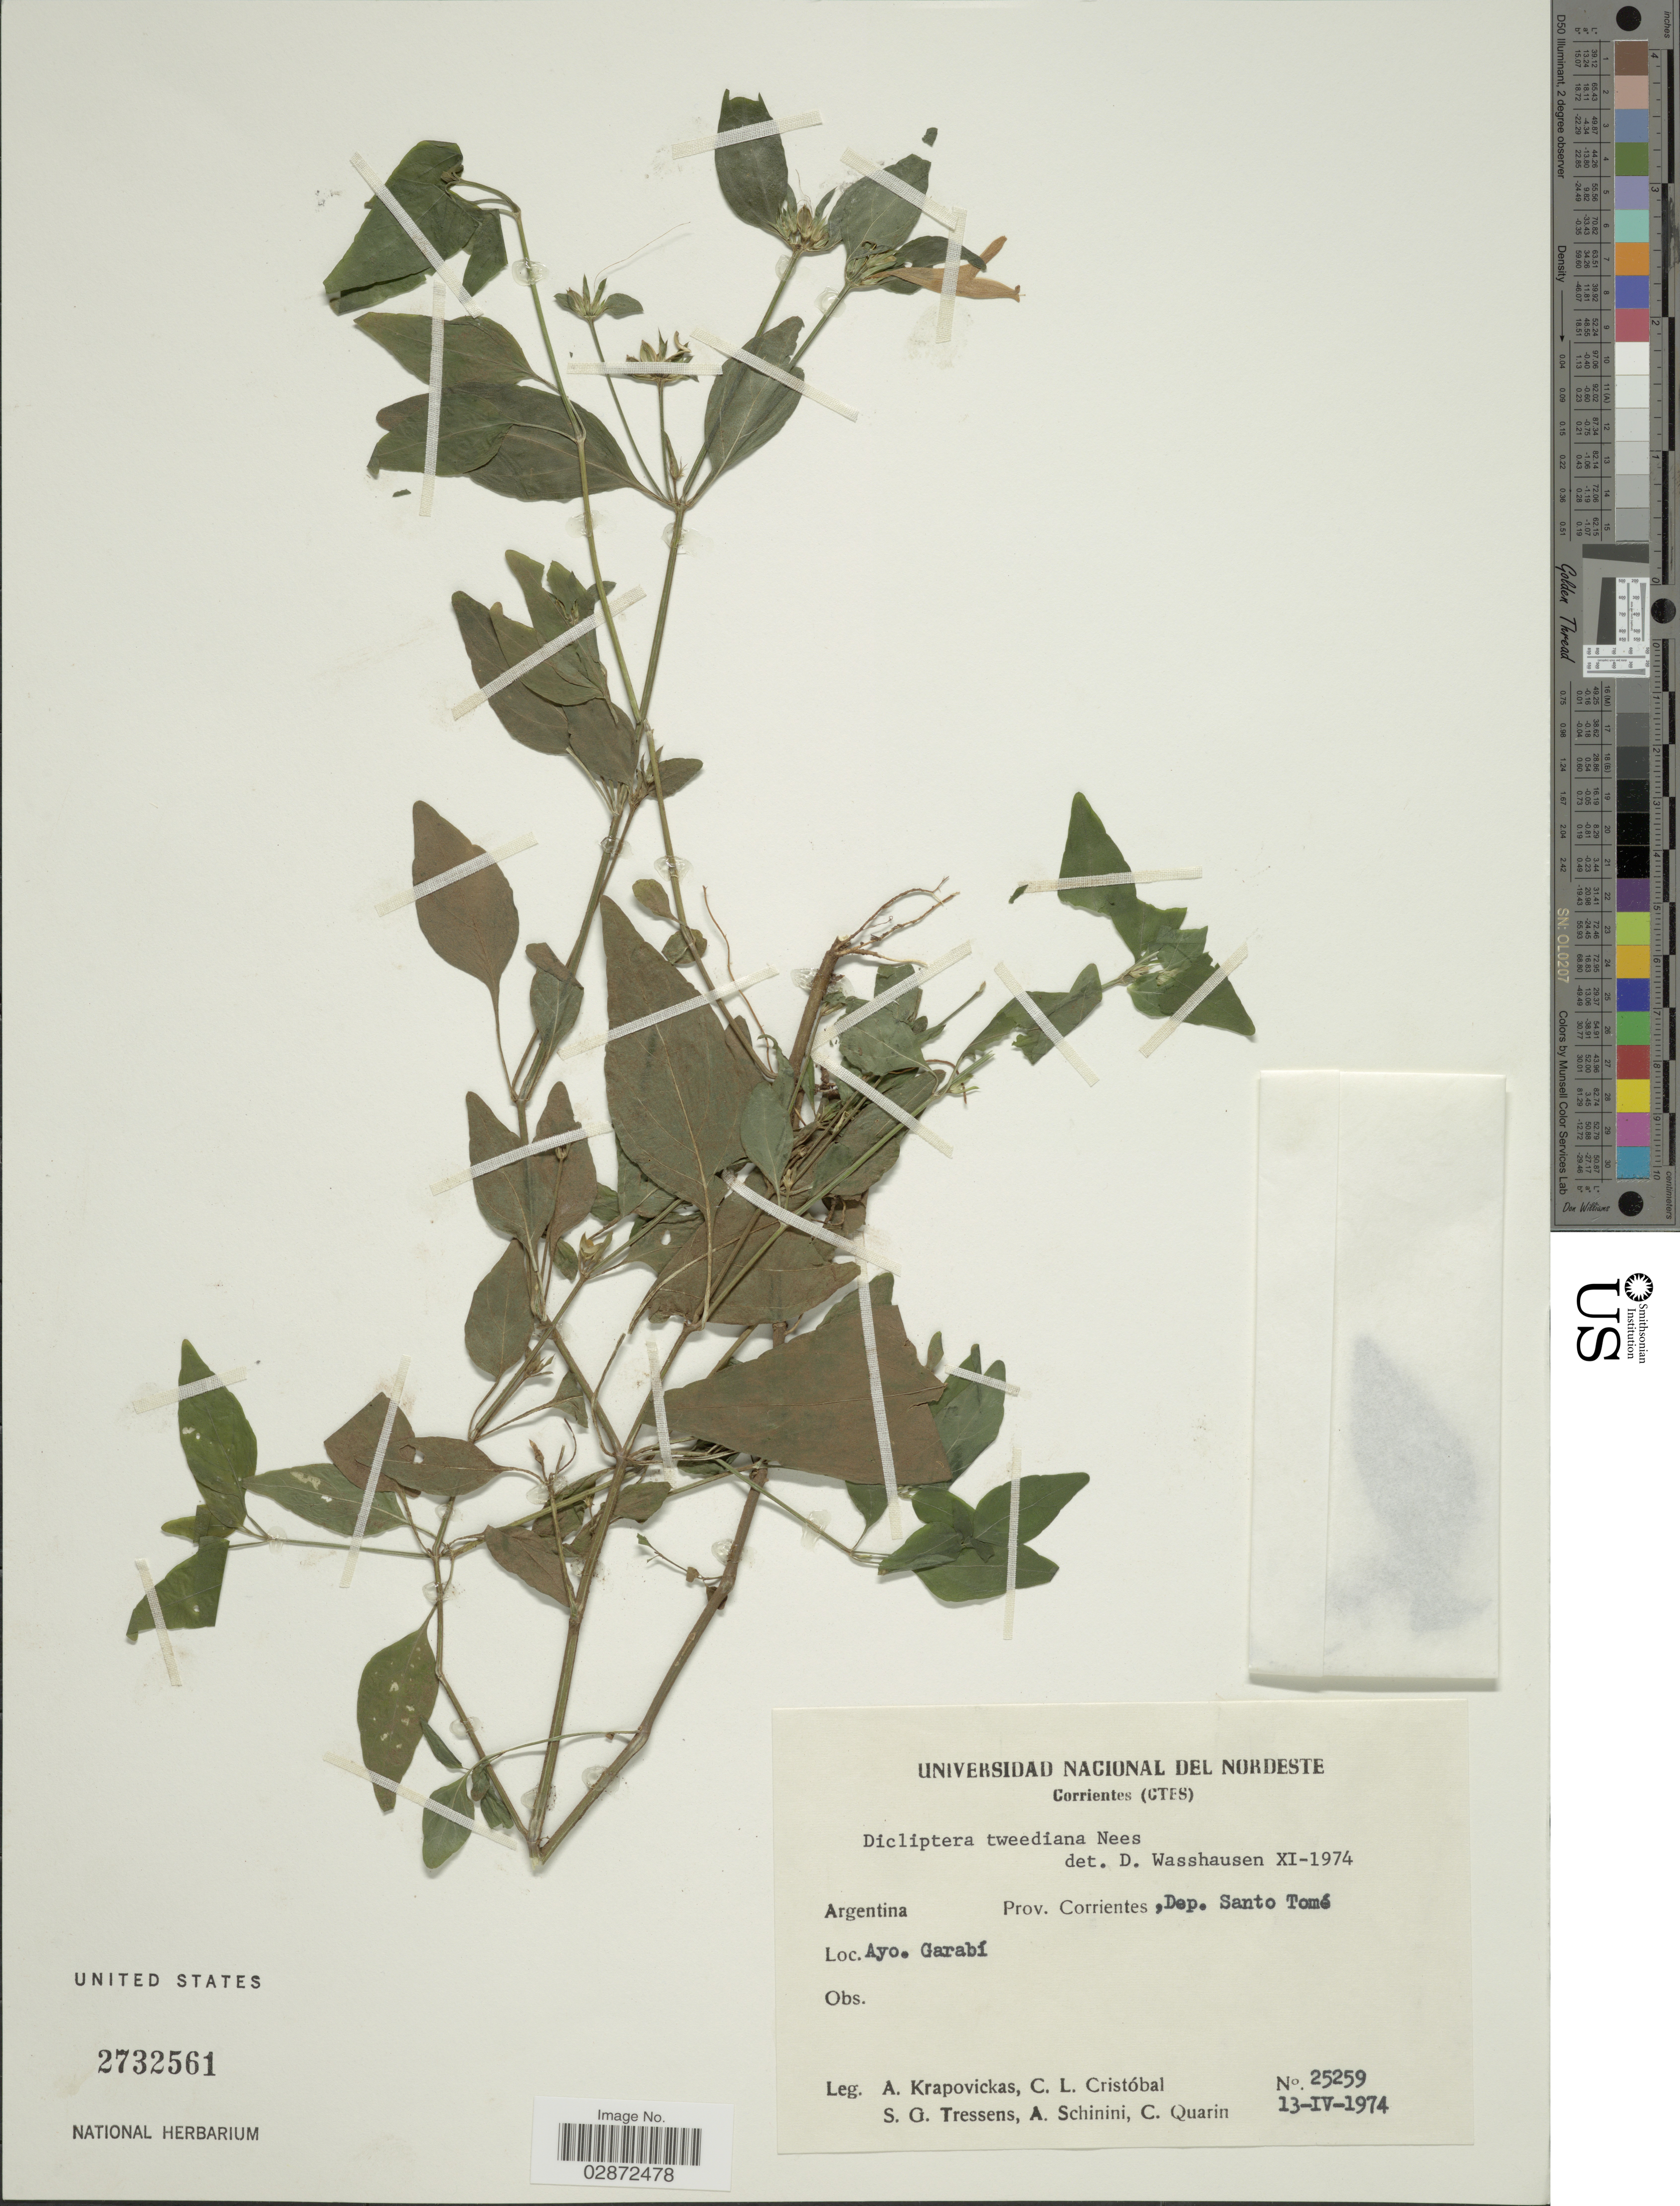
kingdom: Plantae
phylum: Tracheophyta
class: Magnoliopsida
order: Lamiales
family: Acanthaceae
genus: Dicliptera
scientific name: Dicliptera squarrosa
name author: Nees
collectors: A. Krapovickas, C. L. Cristóbal, S. Tressens, A. Schinini & C. Quarín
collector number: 25259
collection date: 1974-04-13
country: Argentina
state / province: Corrientes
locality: Prov. Corrientes, Dep. Santo Tomé. Ayo. Garabí.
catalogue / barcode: US 2732561